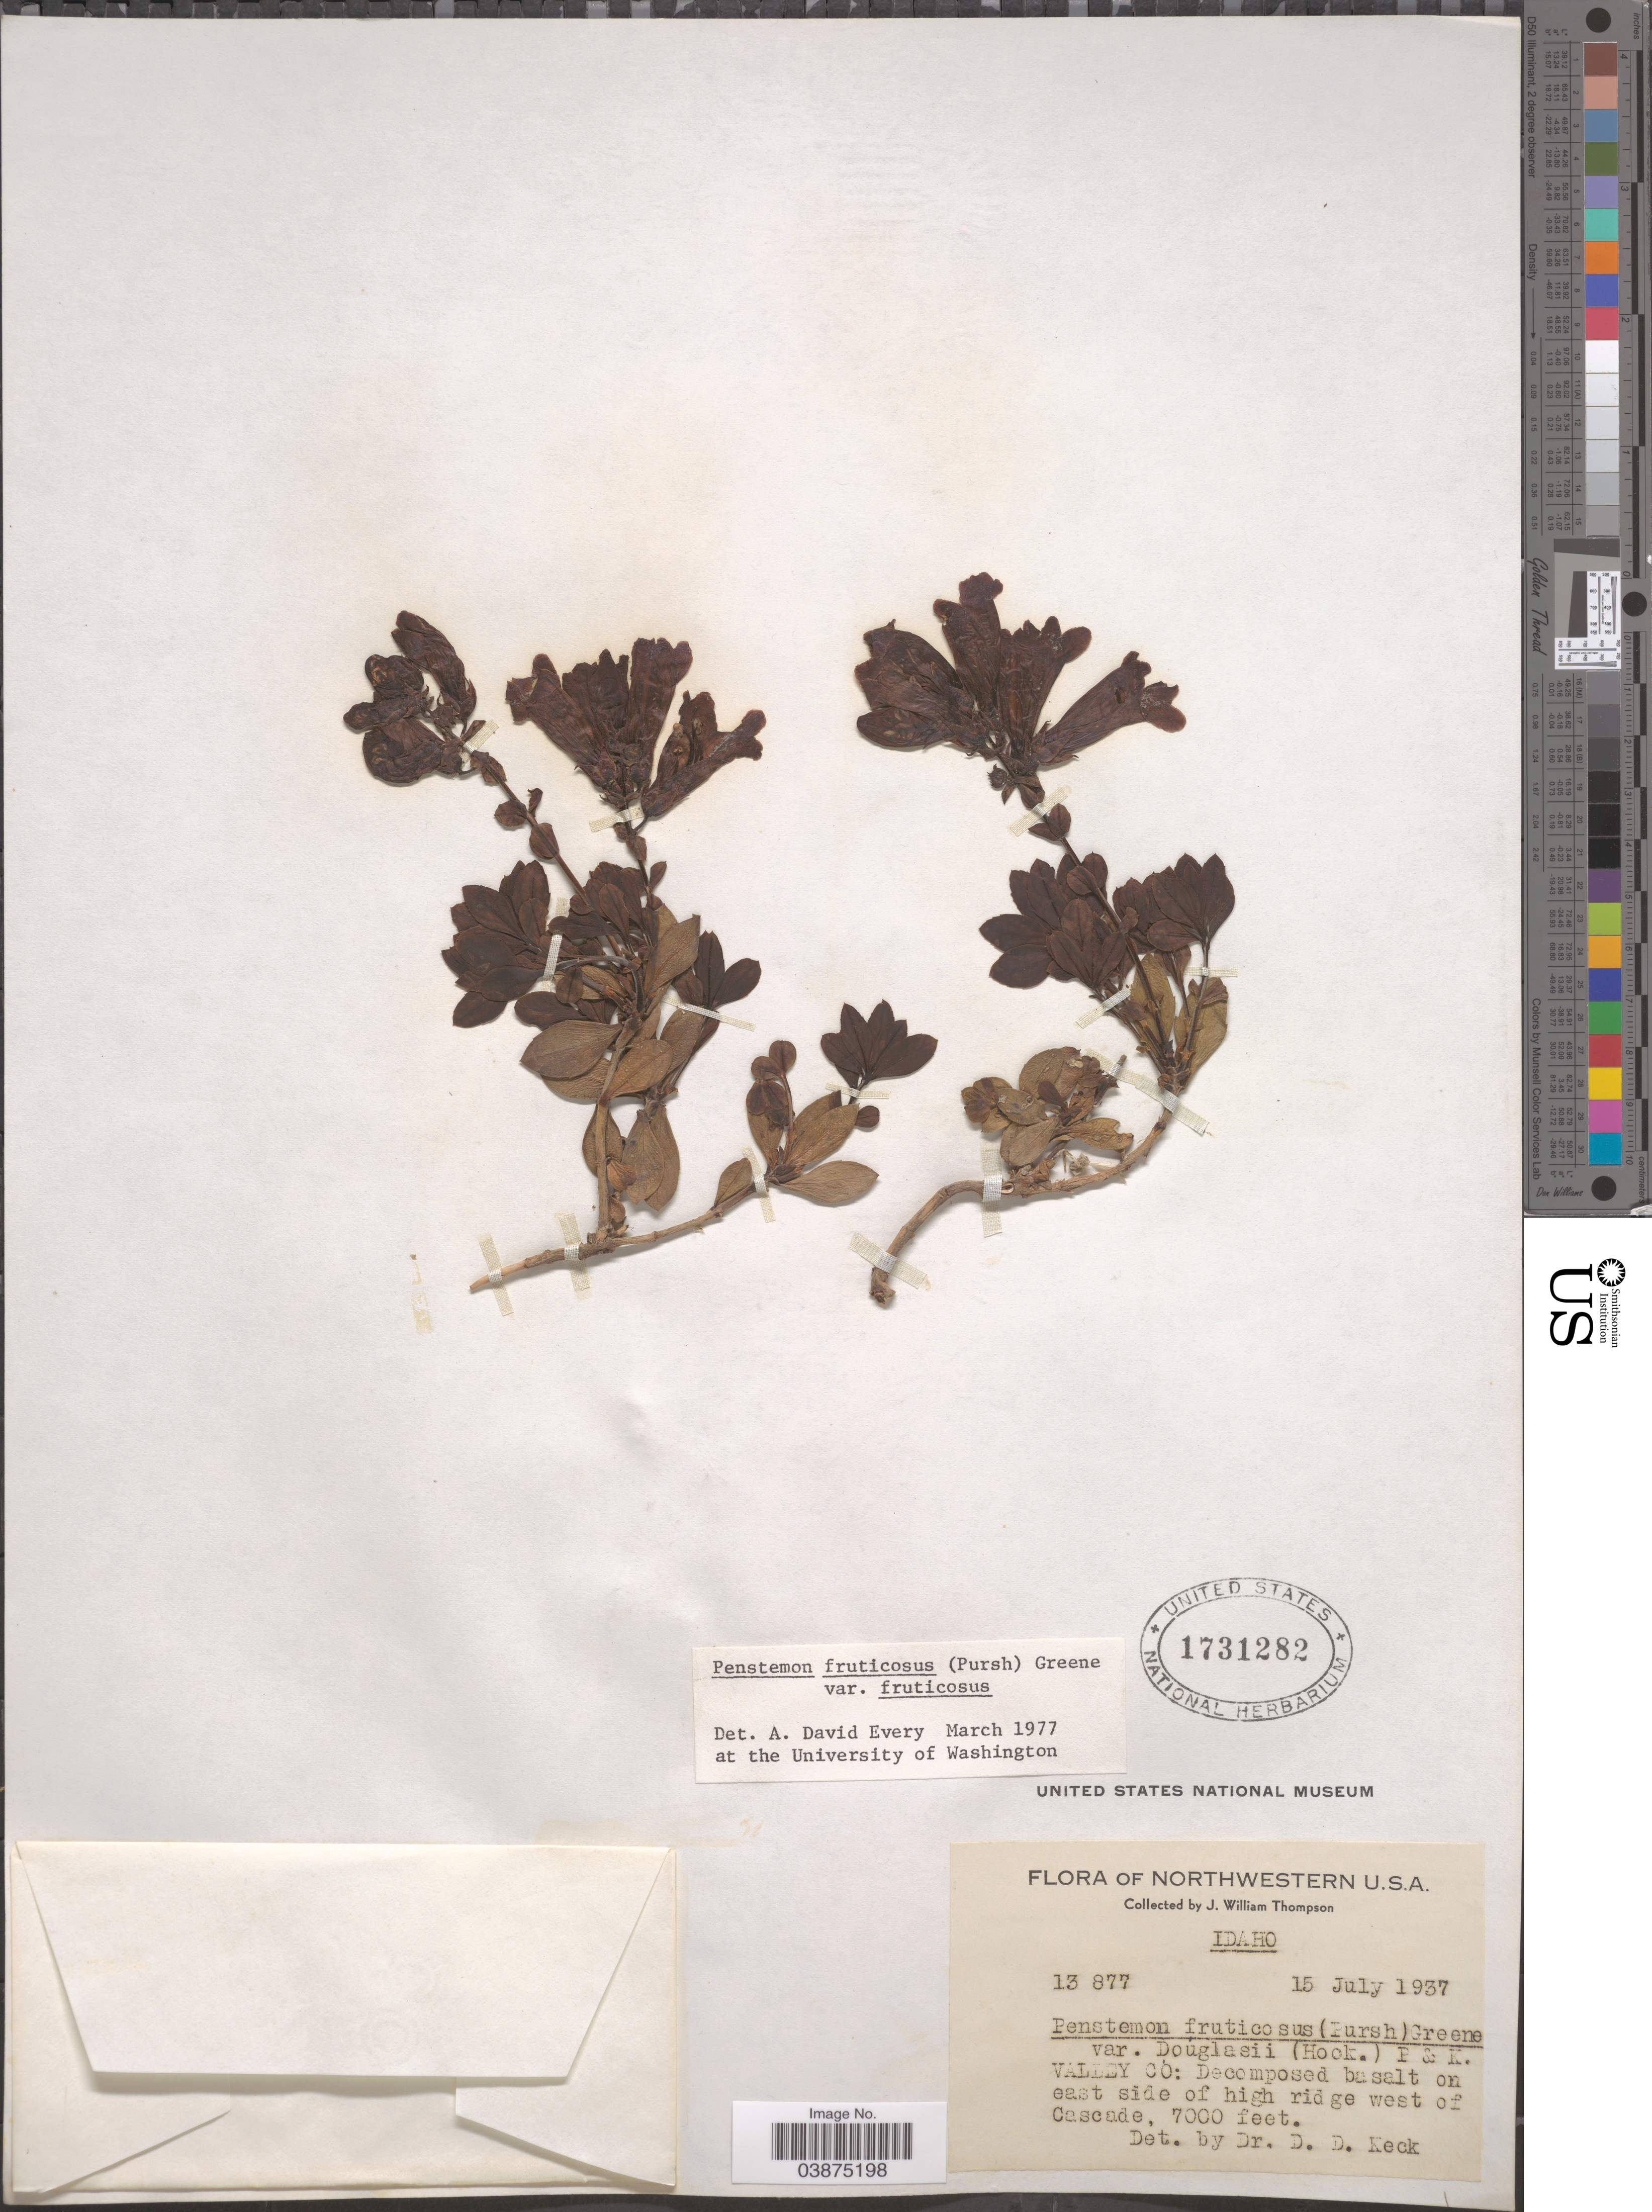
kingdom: Plantae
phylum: Tracheophyta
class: Magnoliopsida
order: Lamiales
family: Plantaginaceae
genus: Penstemon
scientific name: Penstemon fruticosus var. fruticosus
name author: (Pursh) Greene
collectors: J. W. Thompson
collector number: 13877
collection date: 1937-07-15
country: United States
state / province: Idaho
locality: Valley Co: on east side of high ridge west of Cascade.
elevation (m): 2134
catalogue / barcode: US 1731282